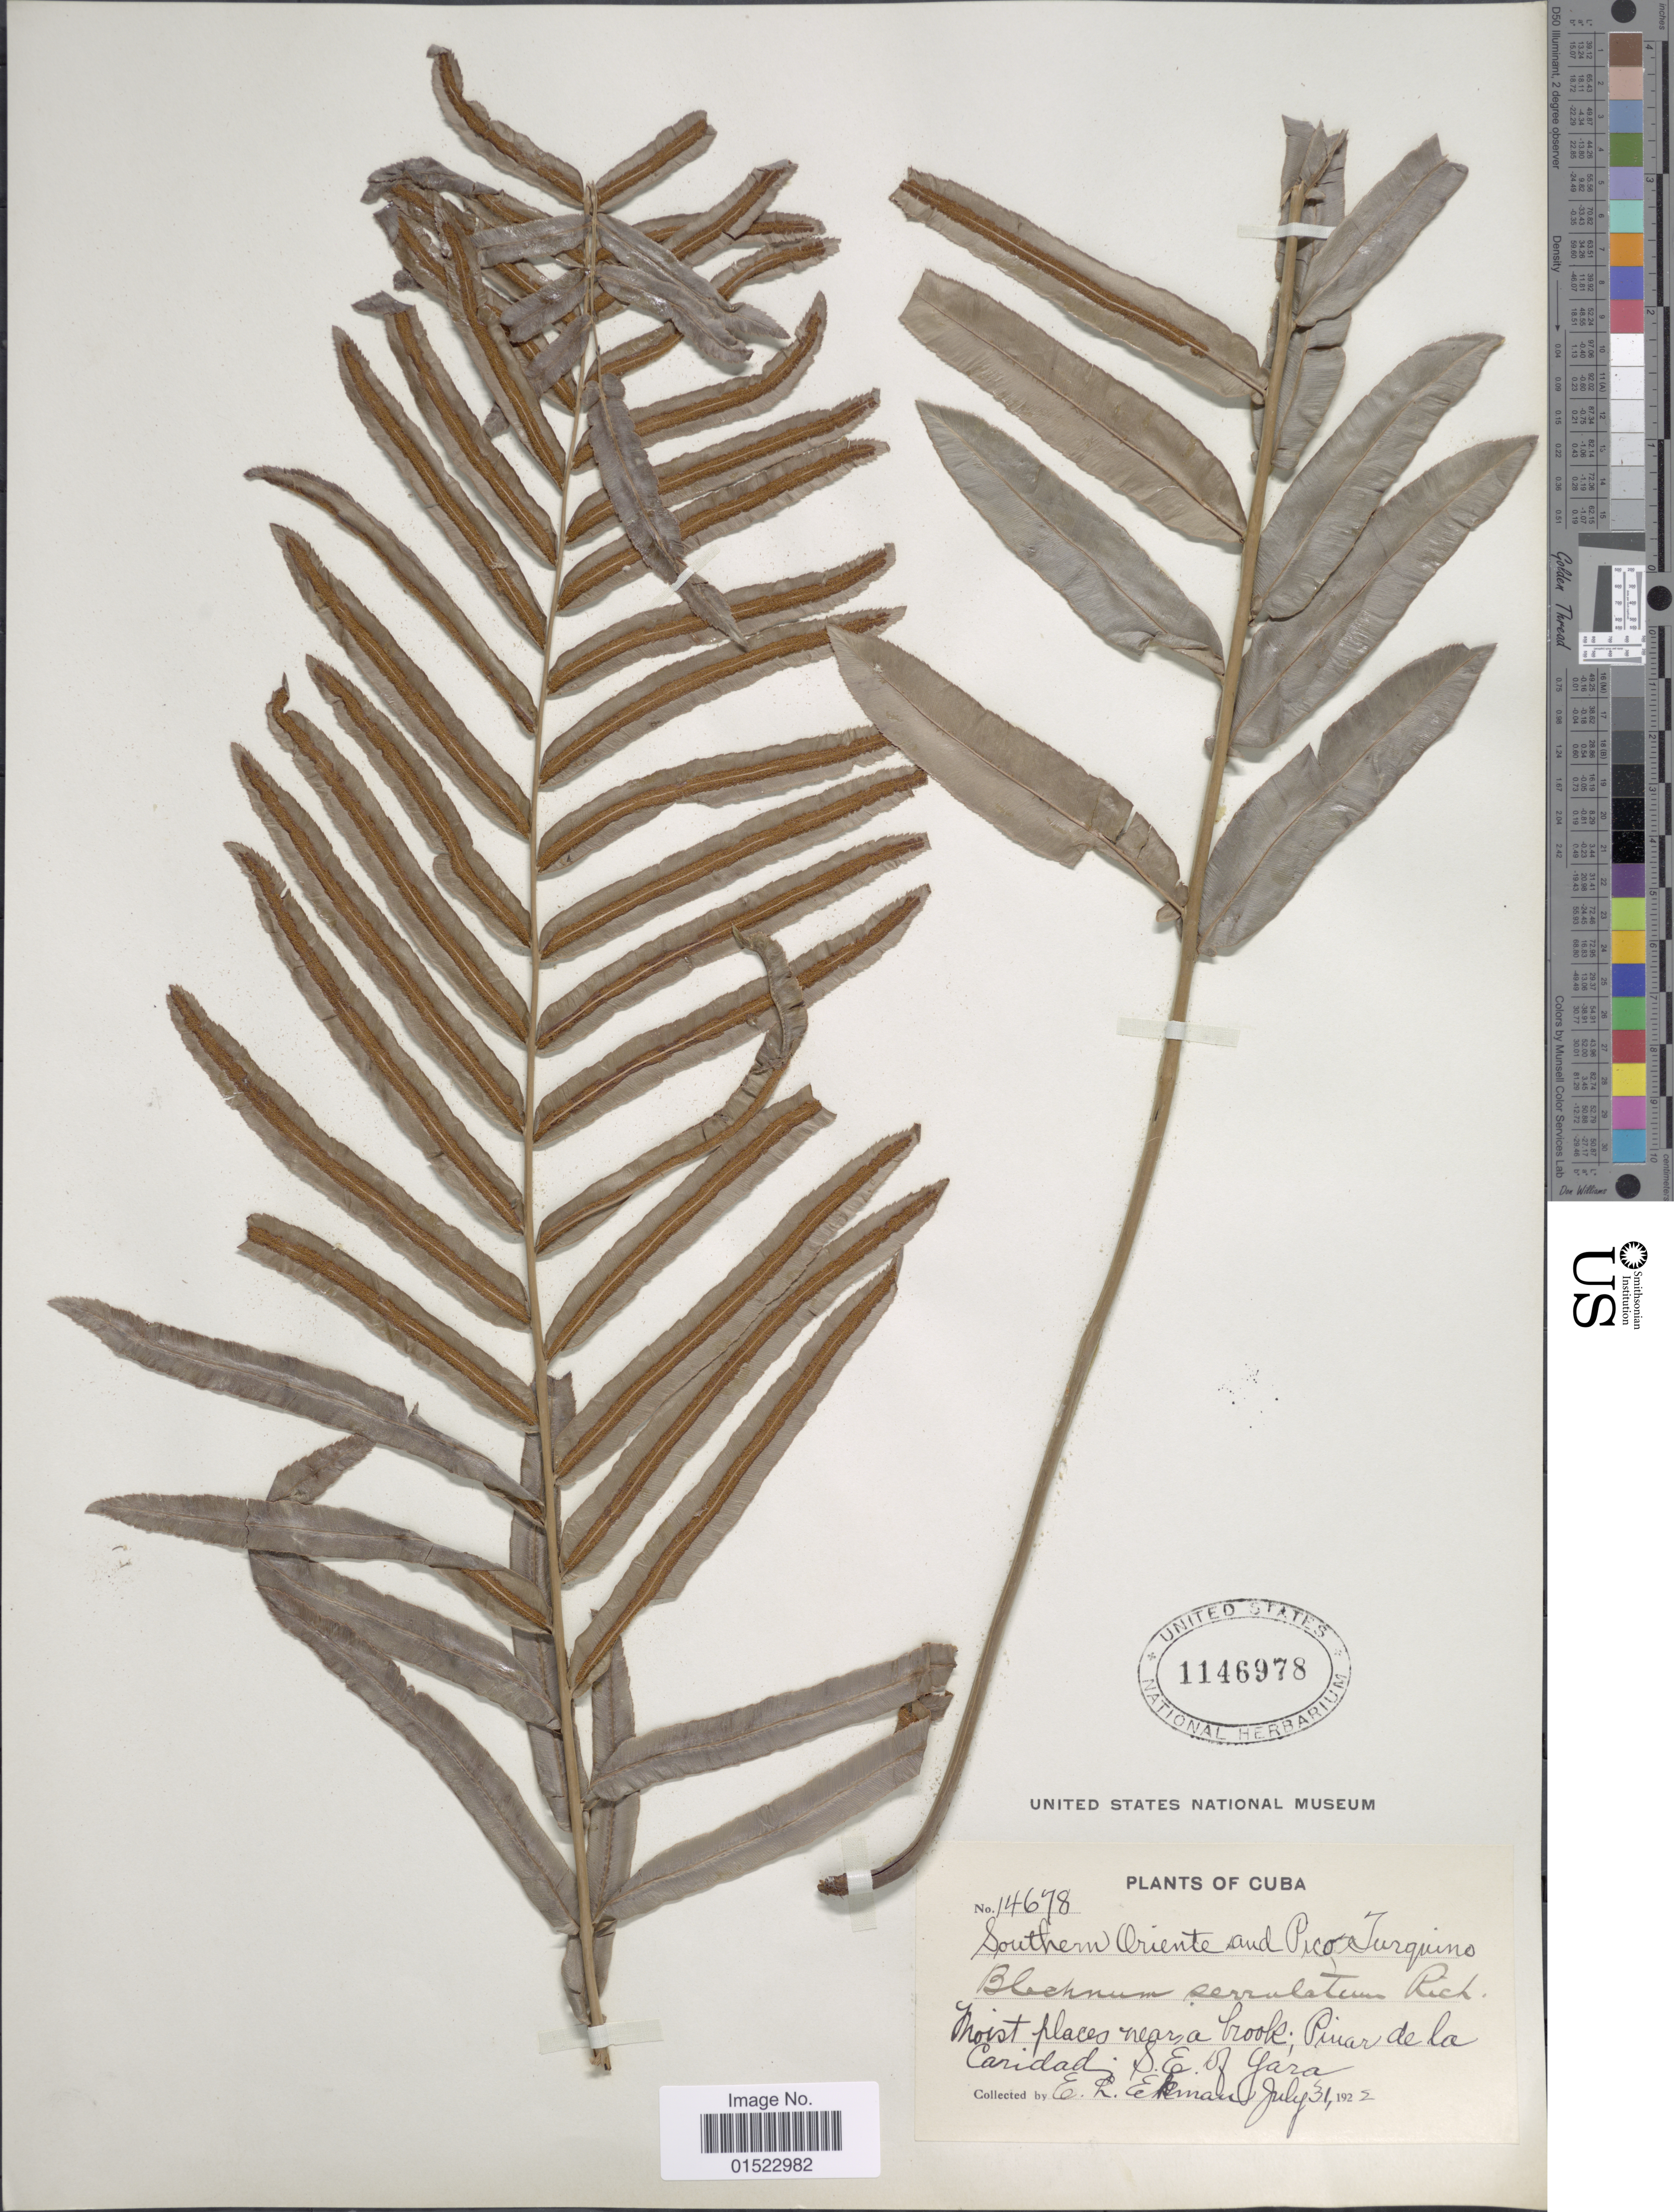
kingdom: Plantae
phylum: Tracheophyta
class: Polypodiopsida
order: Polypodiales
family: Blechnaceae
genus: Telmatoblechnum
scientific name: Telmatoblechnum serrulatum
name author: (Rich.) Perrie et al.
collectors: E. L. Ekman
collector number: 14678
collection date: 1922-07-31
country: Cuba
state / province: Oriente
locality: Southern Oriente and Pico Turquino, moist places near a brook, Pinar de la Caridad, S.E. of Yara.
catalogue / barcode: US 1146978